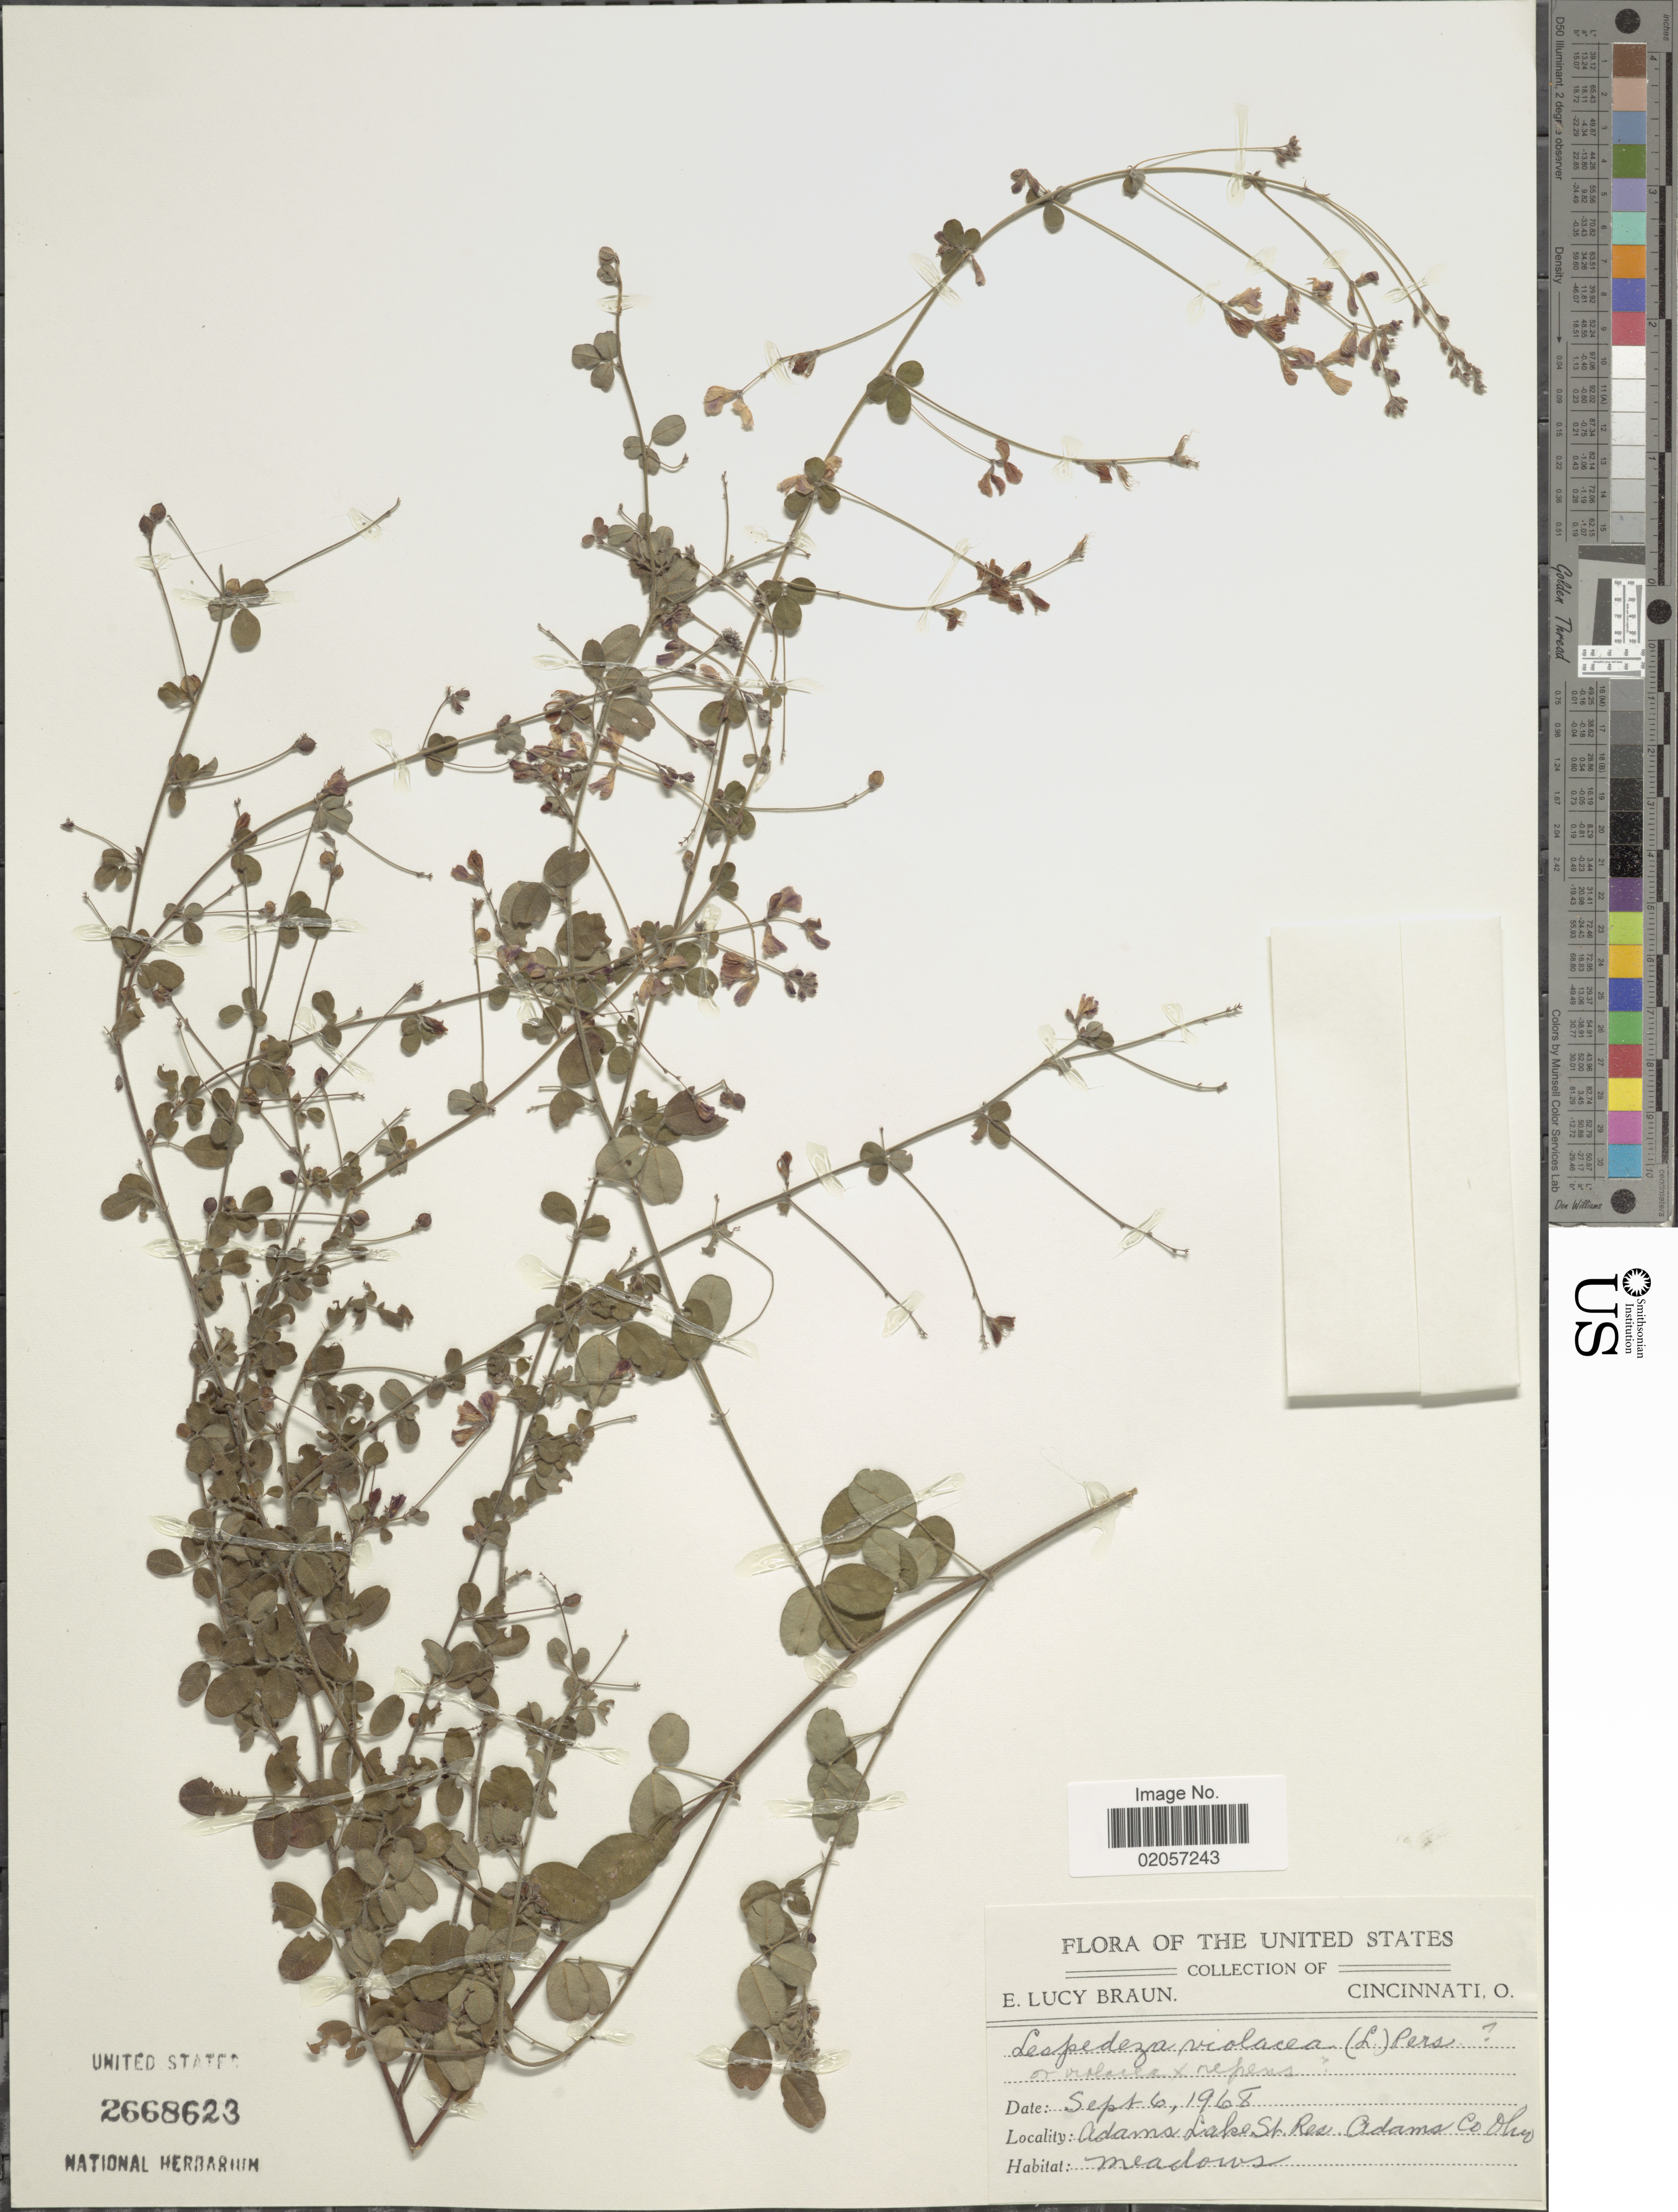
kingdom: Plantae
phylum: Tracheophyta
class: Magnoliopsida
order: Fabales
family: Fabaceae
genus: Lespedeza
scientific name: Lespedeza violacea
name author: (L.) Pers.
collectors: E. L. Braun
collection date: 1968-09-06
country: United States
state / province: Ohio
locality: Adams Lake St. Res. Adams Co Ohio.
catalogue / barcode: US 2668623